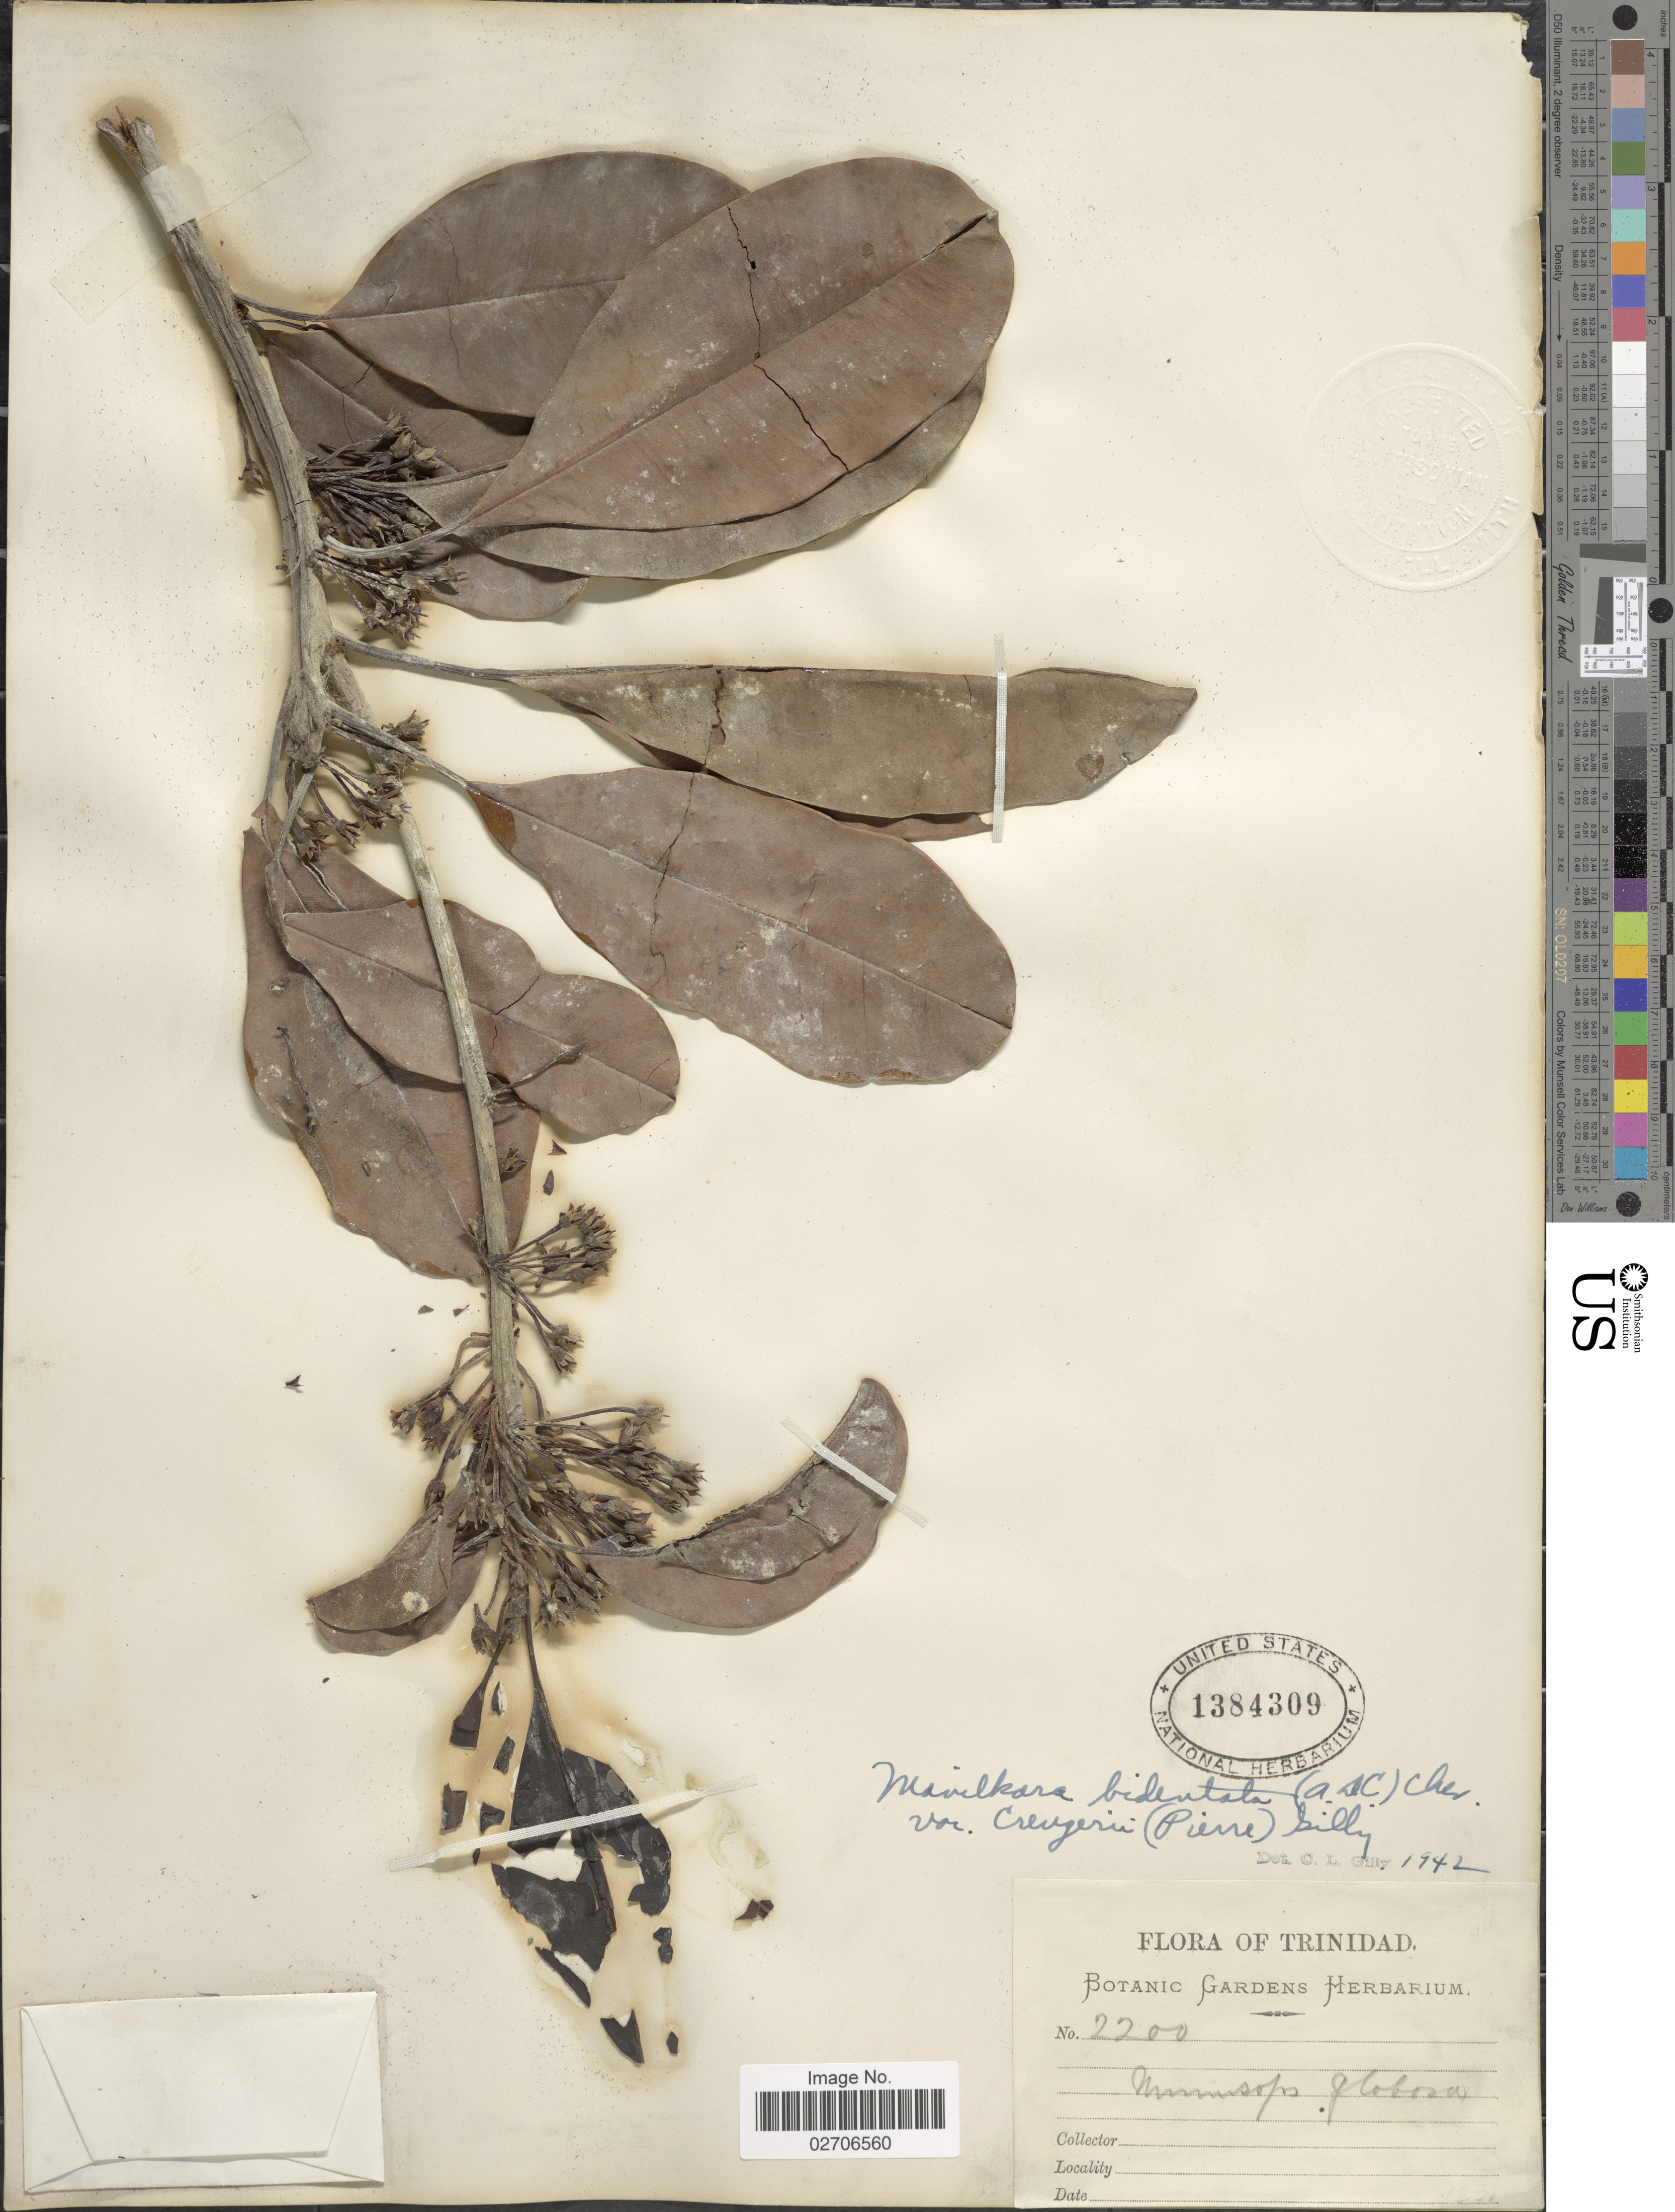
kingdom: Plantae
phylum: Tracheophyta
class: Magnoliopsida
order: Ericales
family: Sapotaceae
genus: Manilkara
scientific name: Manilkara bidentata subsp. bidentata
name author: (A. DC.) A. Chev.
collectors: ex herb. Botanic Gardens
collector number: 2200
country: Trinidad and Tobago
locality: Trinidad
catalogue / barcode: US 1384309